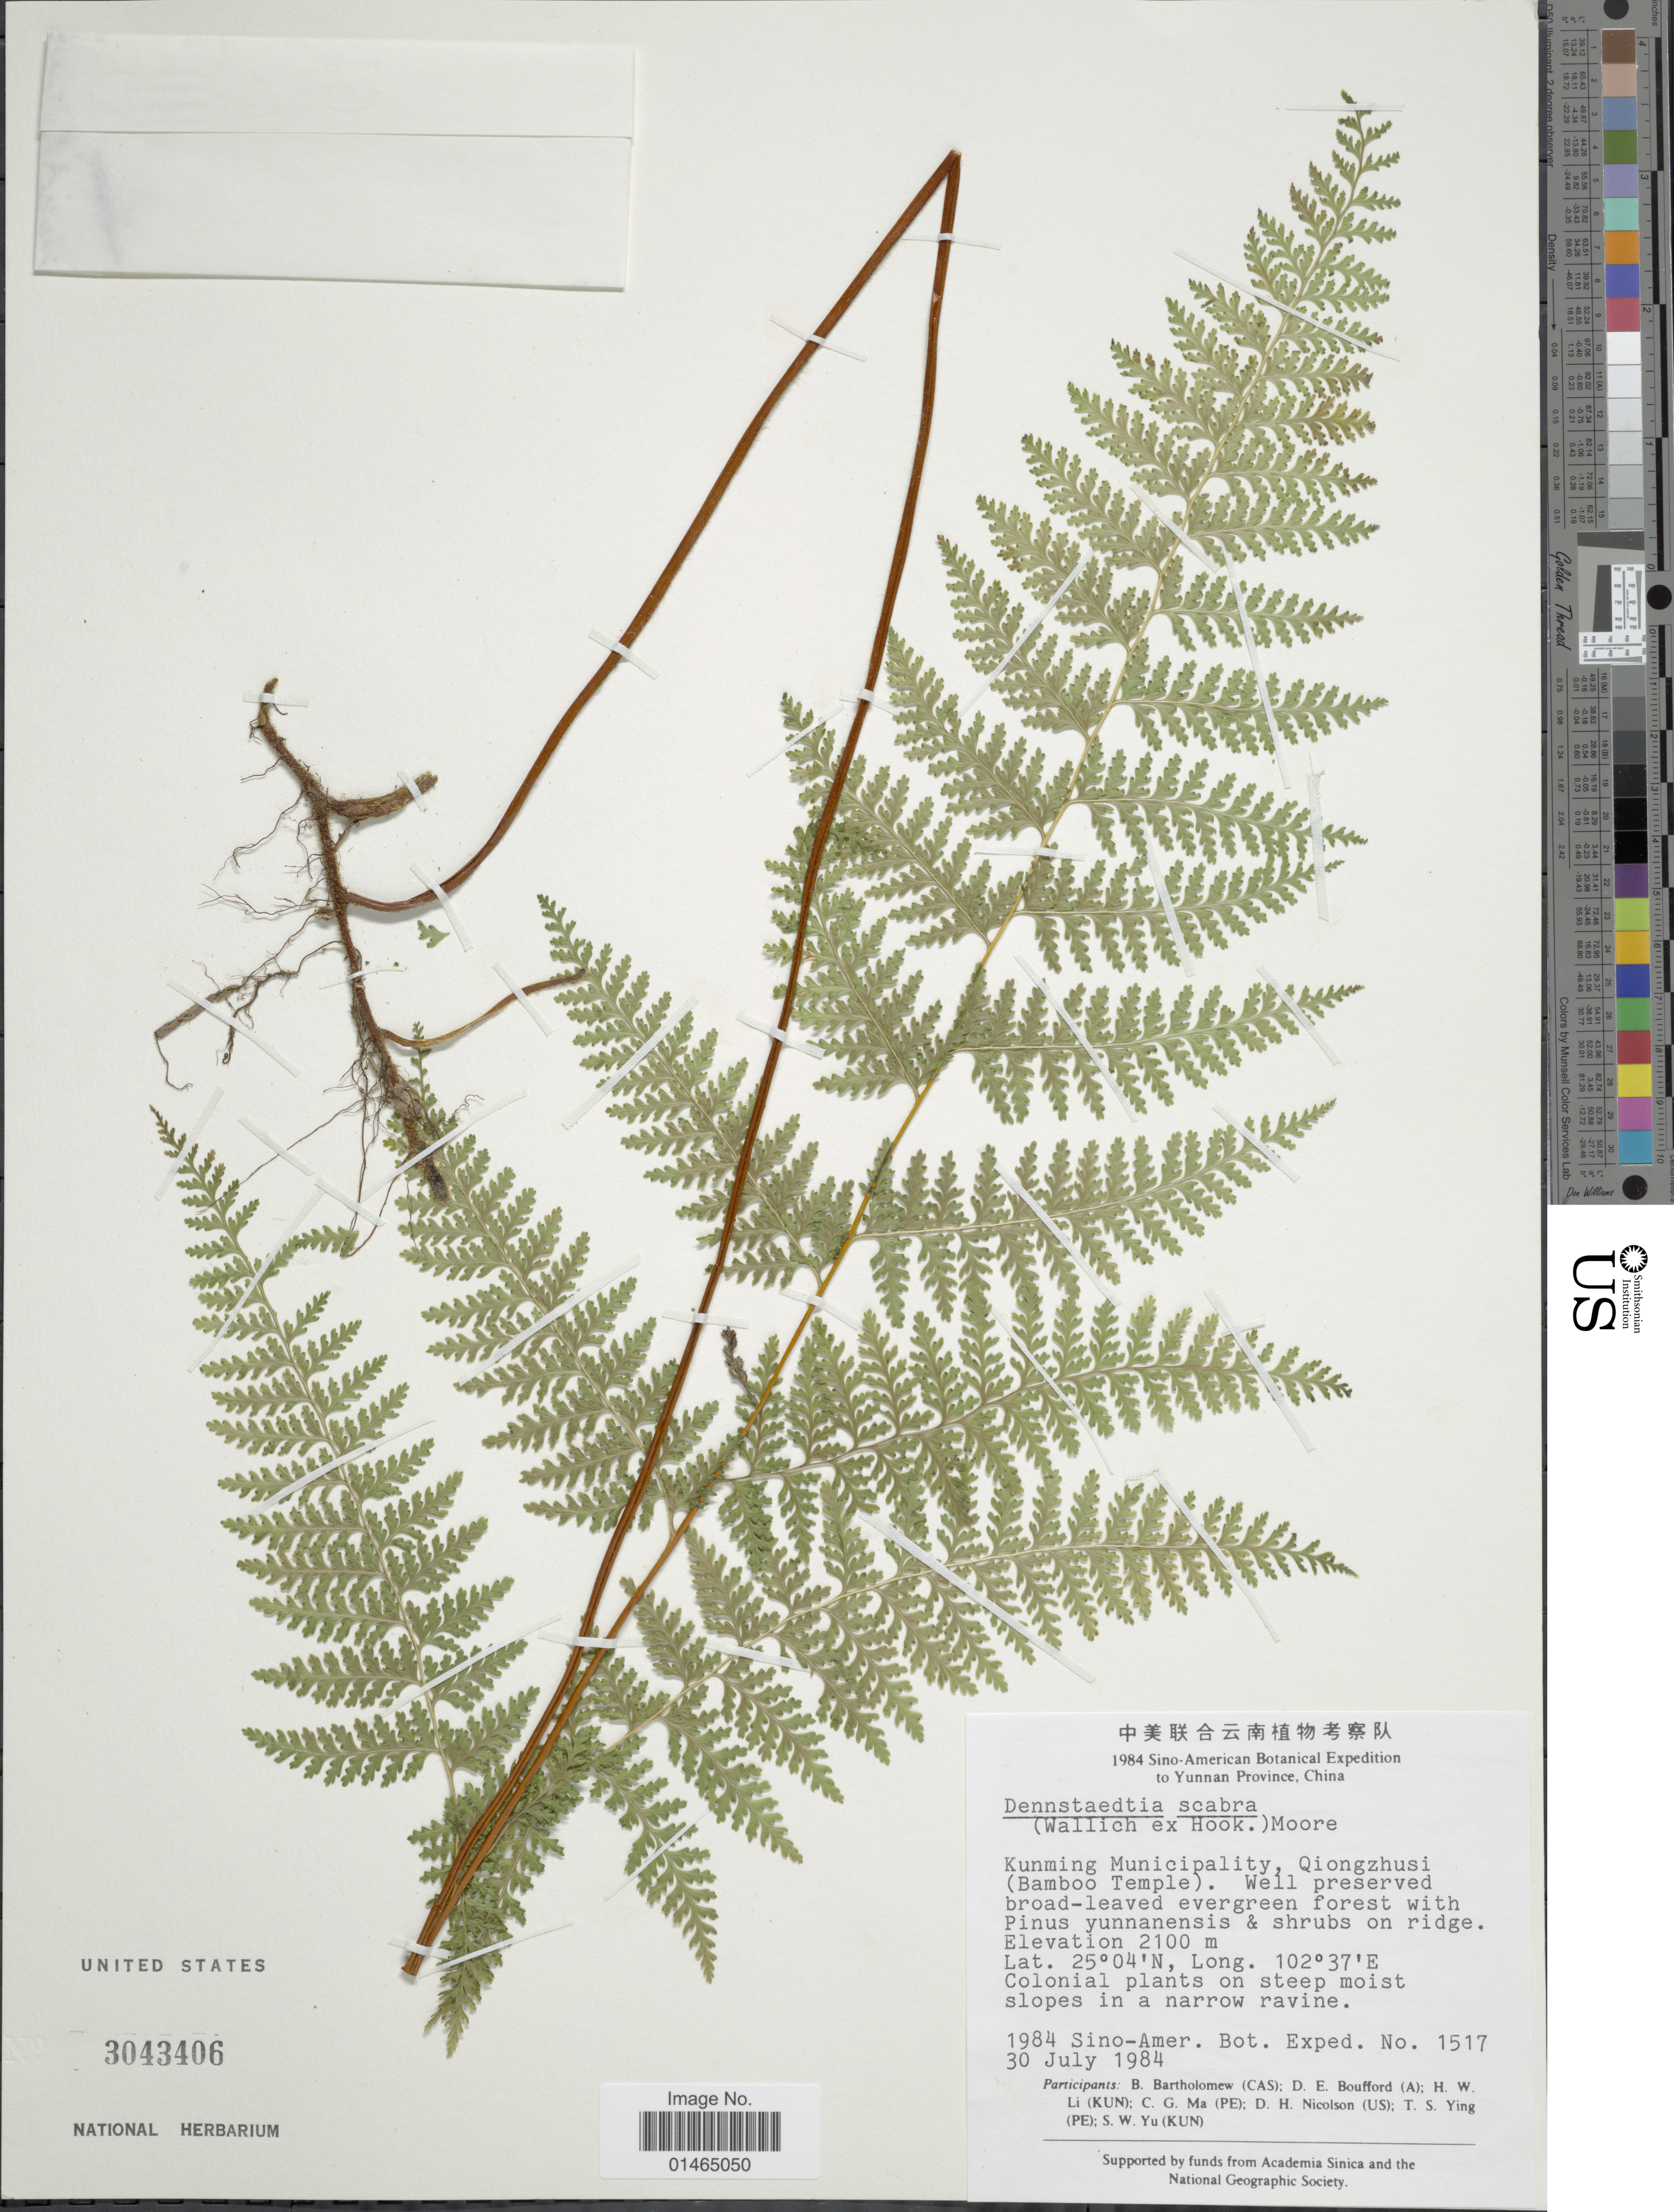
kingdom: Plantae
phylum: Tracheophyta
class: Polypodiopsida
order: Polypodiales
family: Dennstaedtiaceae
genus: Dennstaedtia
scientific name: Dennstaedtia scabra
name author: (Wall. ex Hook.) T. Moore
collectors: Sino-Amer. Bot. Exped. 1984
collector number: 1517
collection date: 1984-07-30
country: China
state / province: Yunnan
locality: Kunming Municipality, Qiongzhusi (Bamboo Temple)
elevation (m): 2100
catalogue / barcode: US 3043406